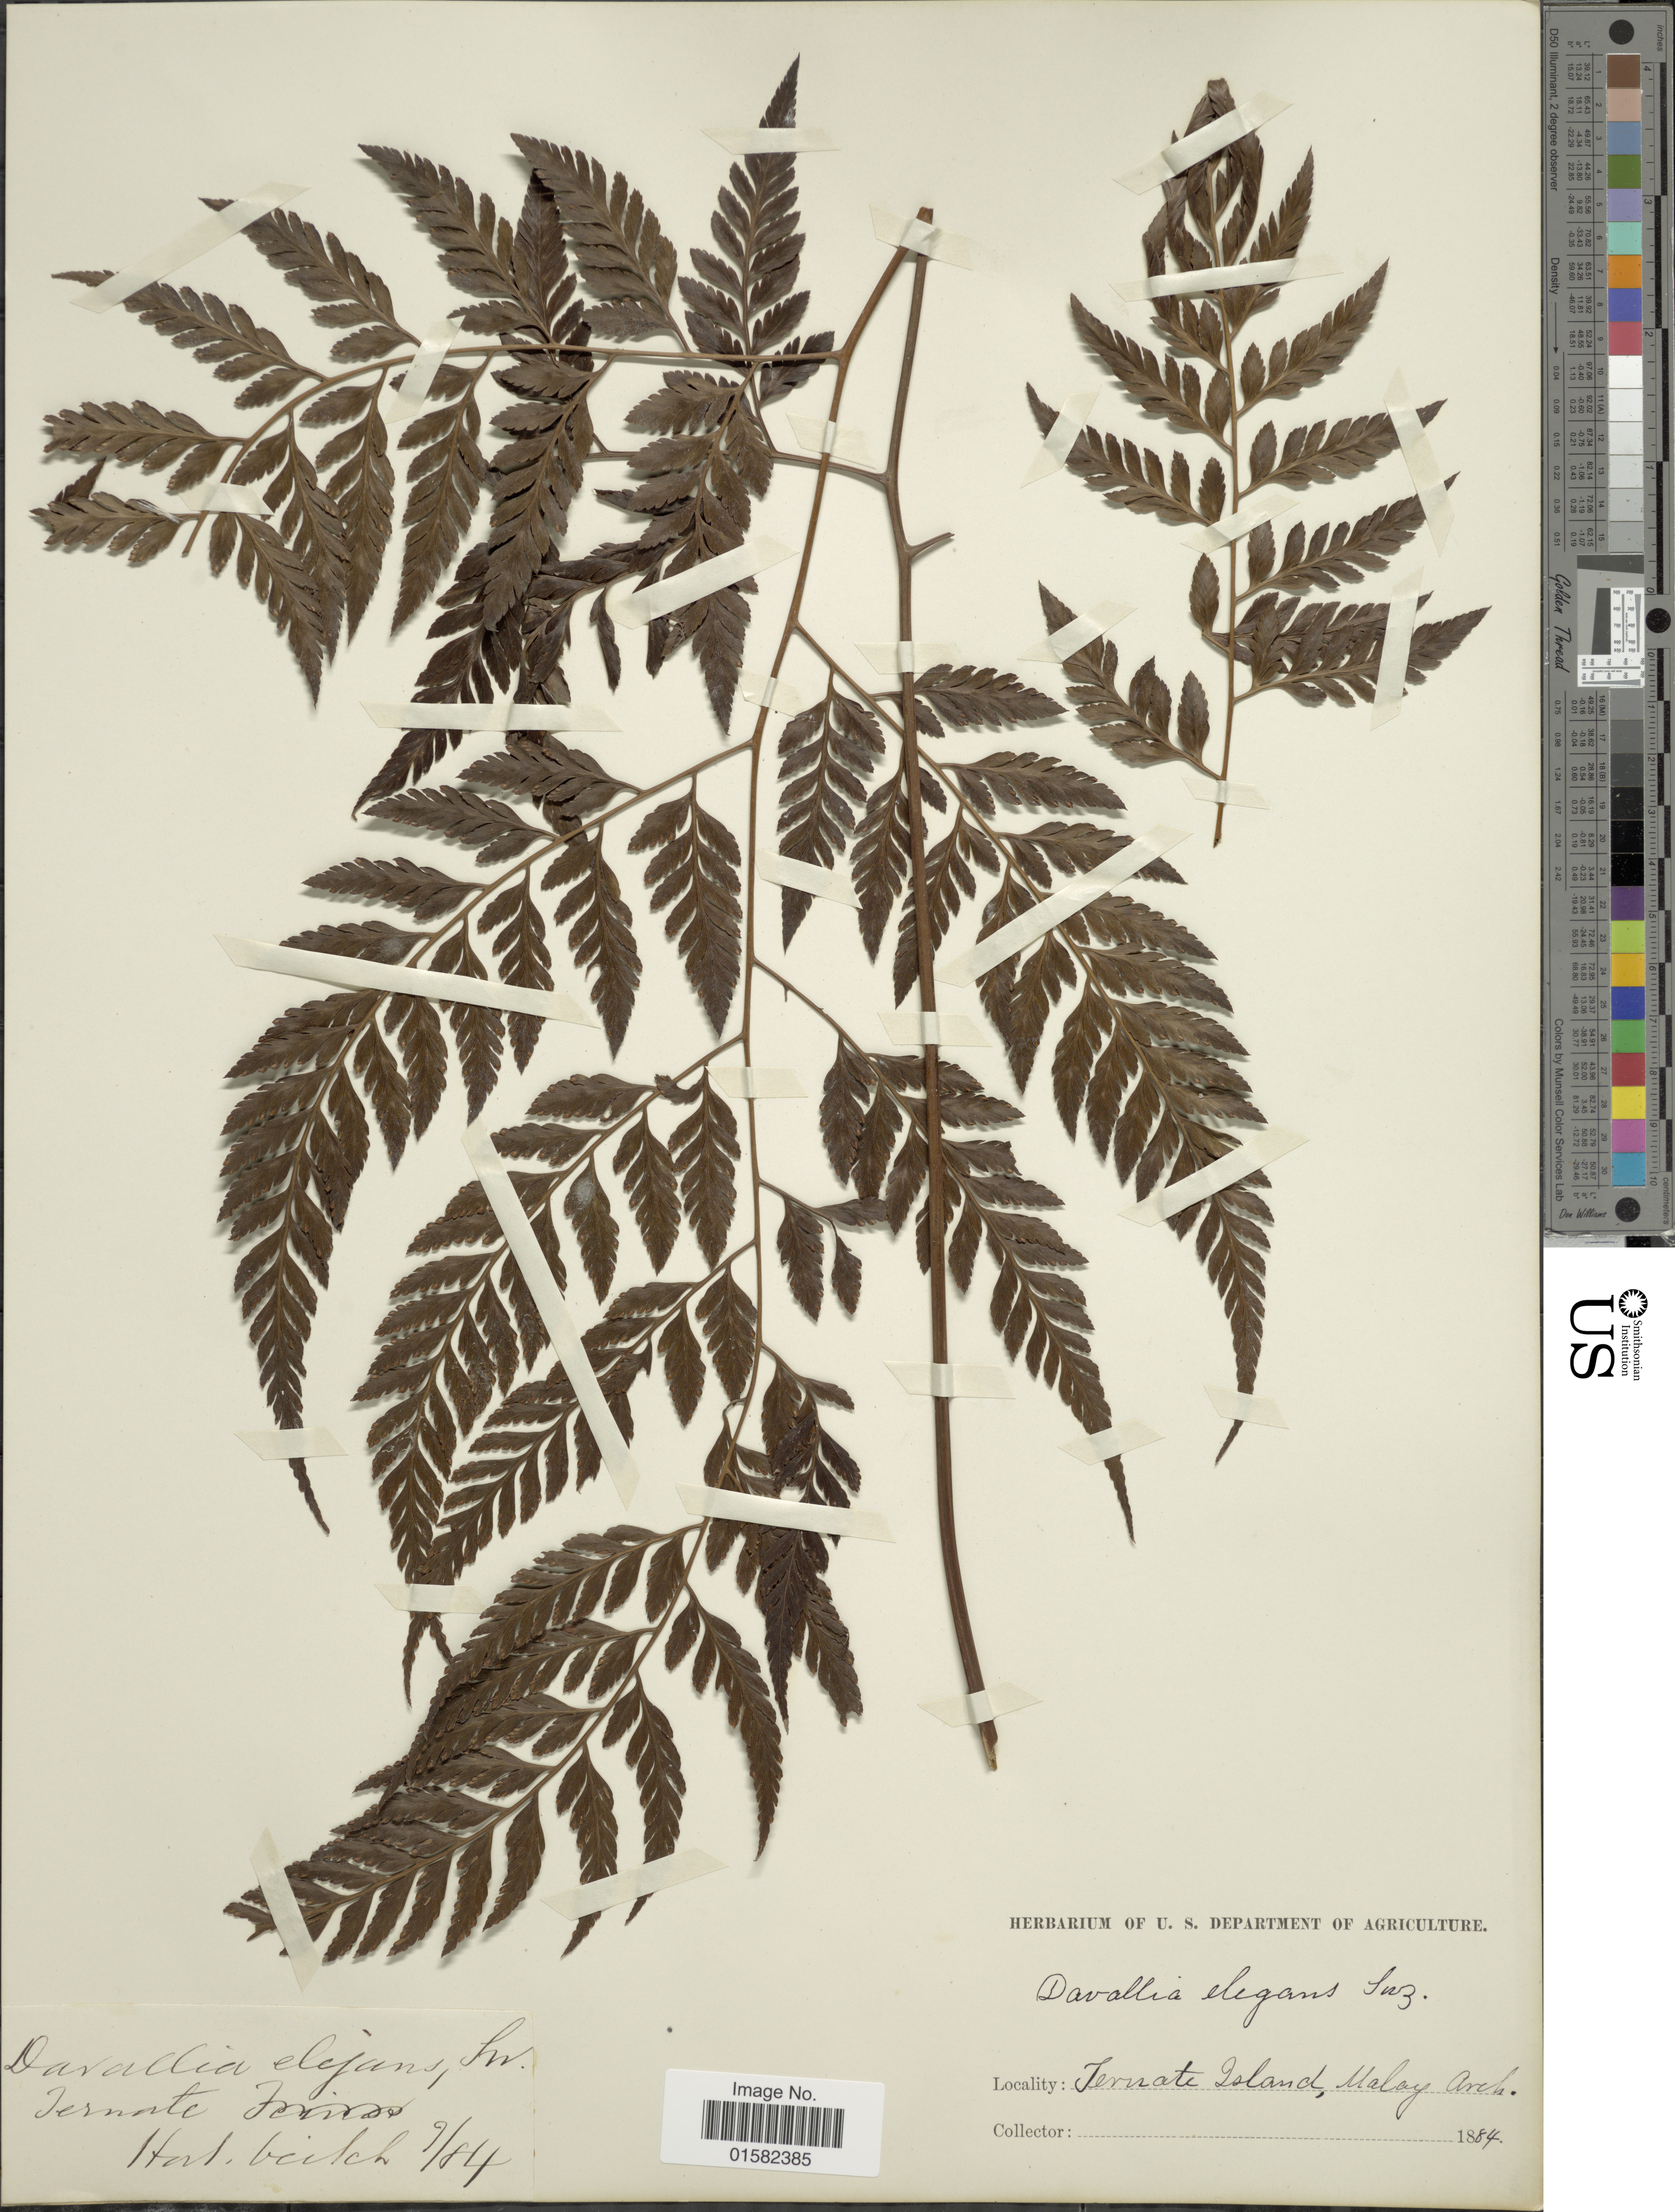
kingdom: Plantae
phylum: Tracheophyta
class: Polypodiopsida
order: Polypodiales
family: Davalliaceae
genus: Wibelia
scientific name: Wibelia denticulata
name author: (Burm. f.) M. Kato & Tsutsumi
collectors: Facchini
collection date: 1884-09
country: Malaysia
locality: Ternate Island, malay Arch [interpreted]